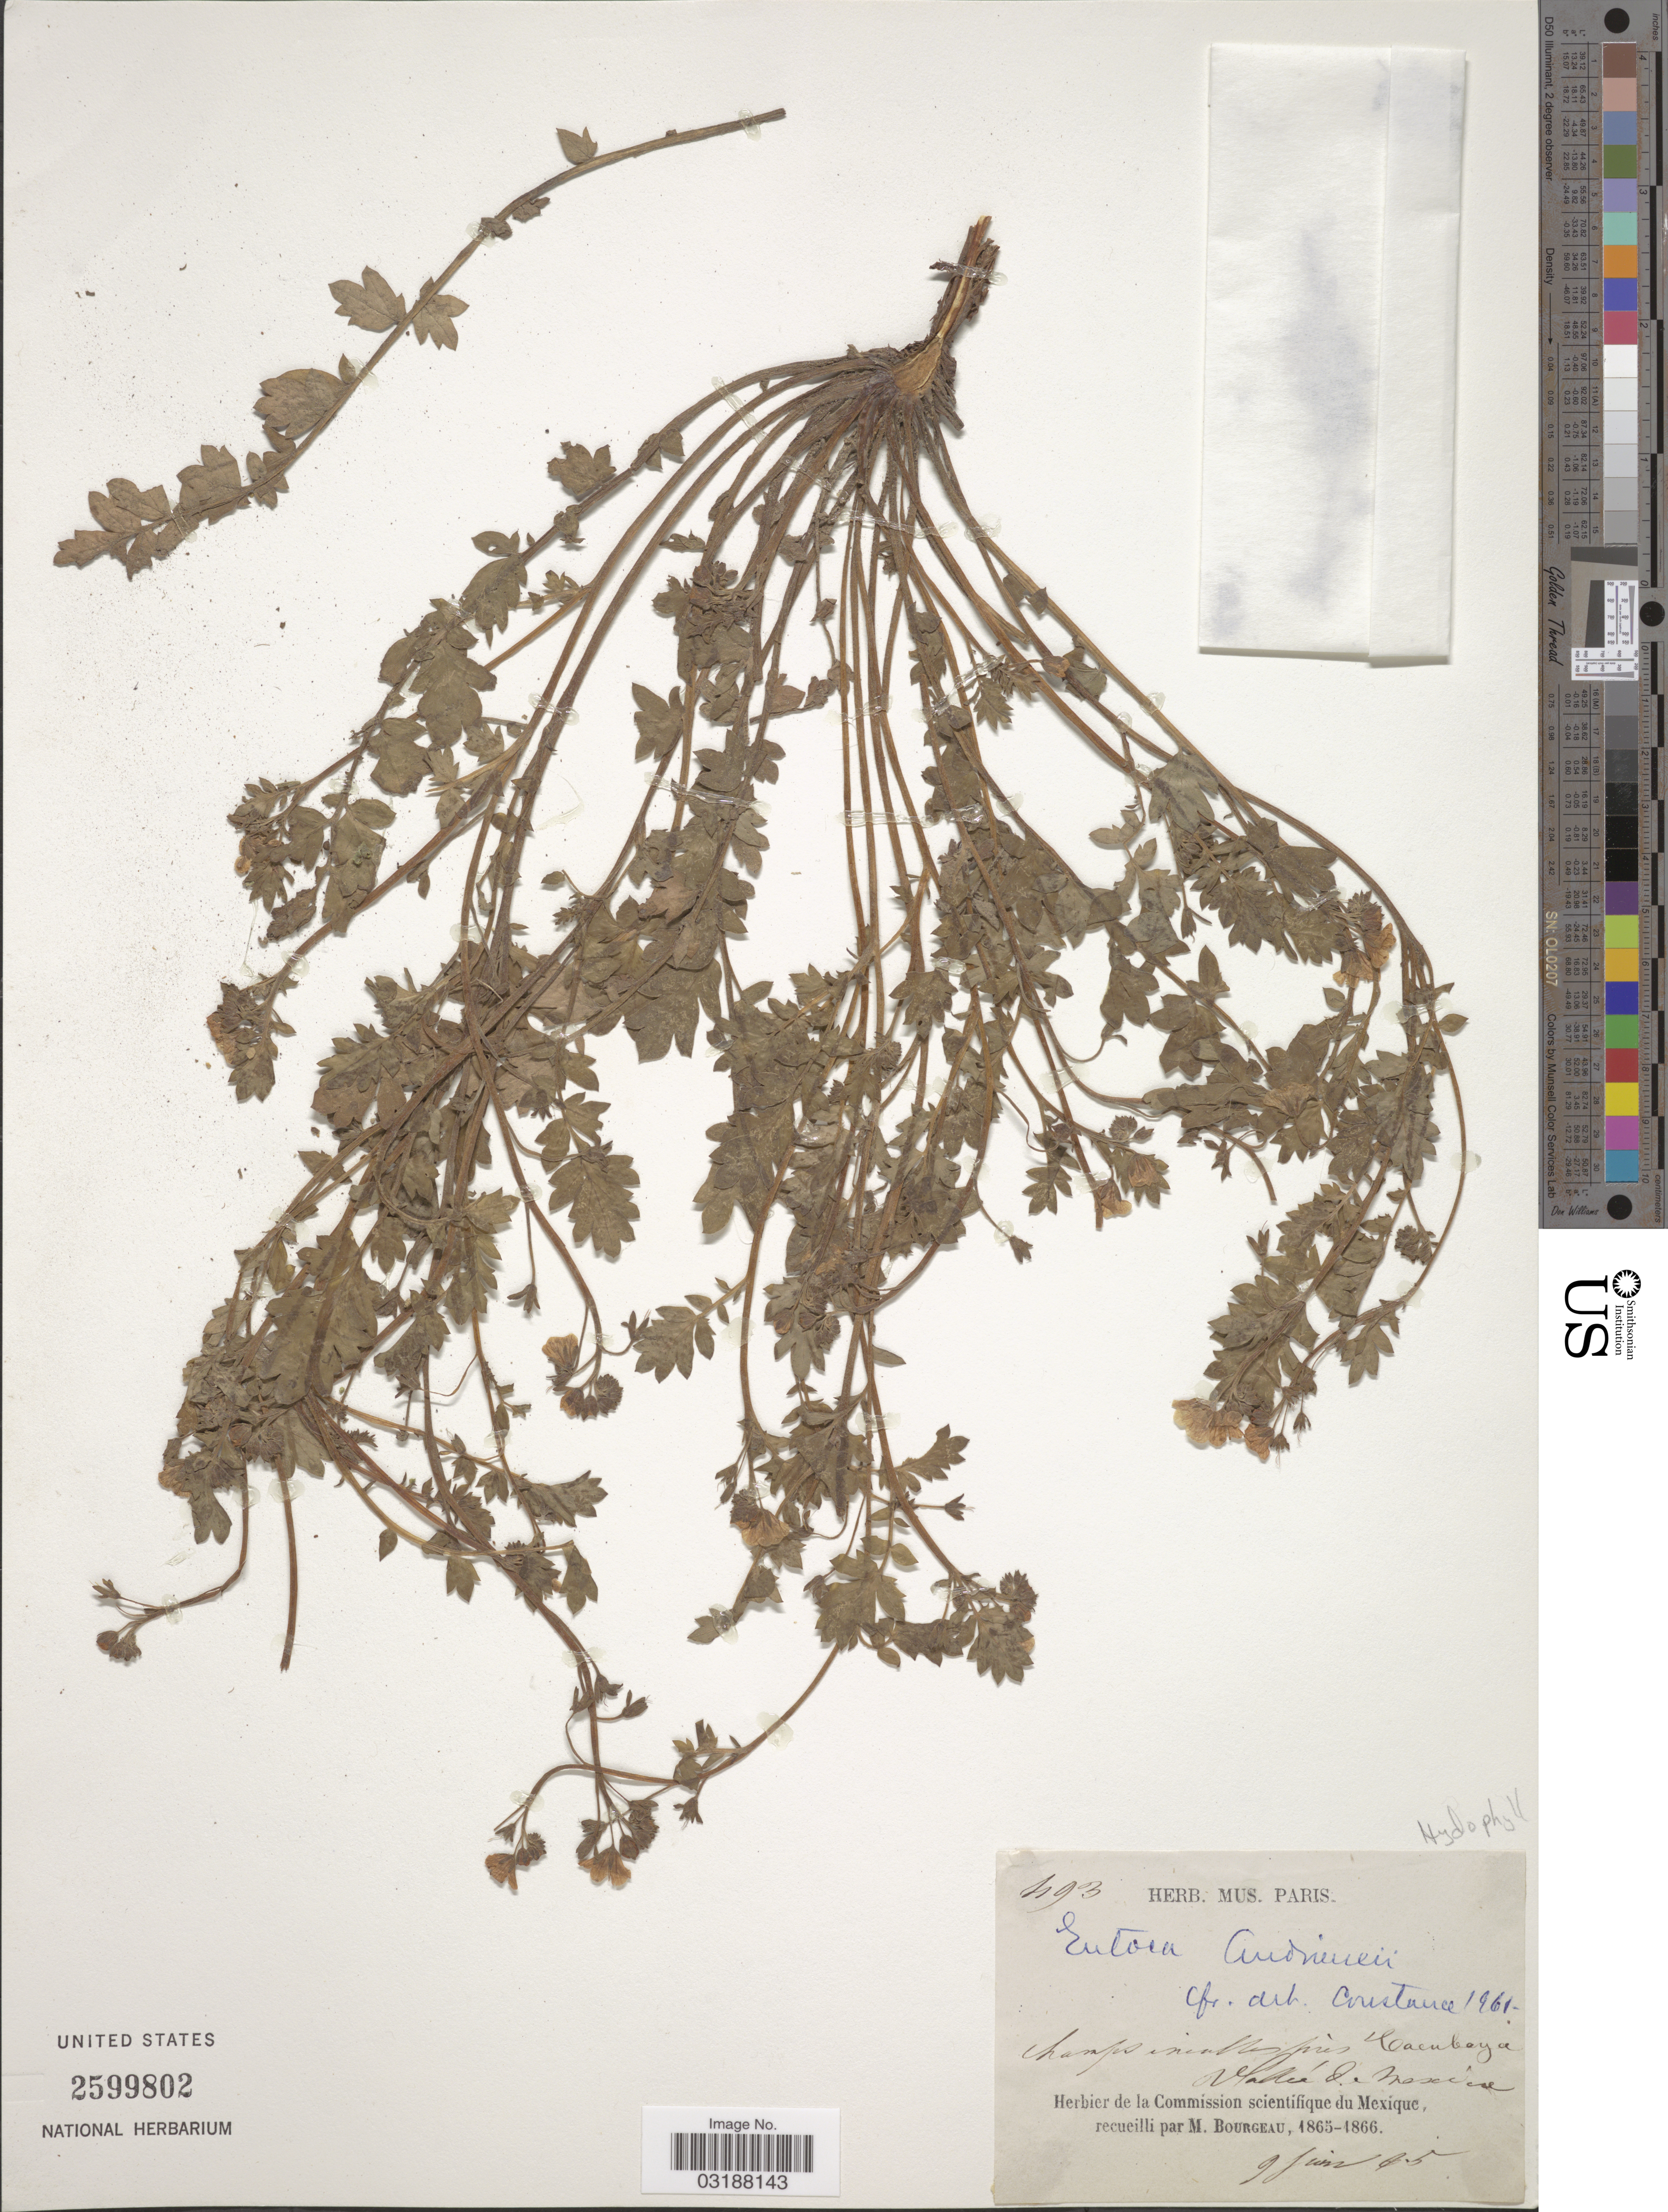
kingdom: Plantae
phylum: Tracheophyta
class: Magnoliopsida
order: Boraginales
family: Hydrophyllaceae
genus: Phacelia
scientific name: Phacelia sp.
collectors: M. Bourgeau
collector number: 493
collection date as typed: Transcribed d/m/y: 9/6/15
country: Mexico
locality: Champs incultes près Tacubaya, Vallée de Mexico [Uncultivated fields near Tacubaya, Valley of Mexico]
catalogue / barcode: US 2599802